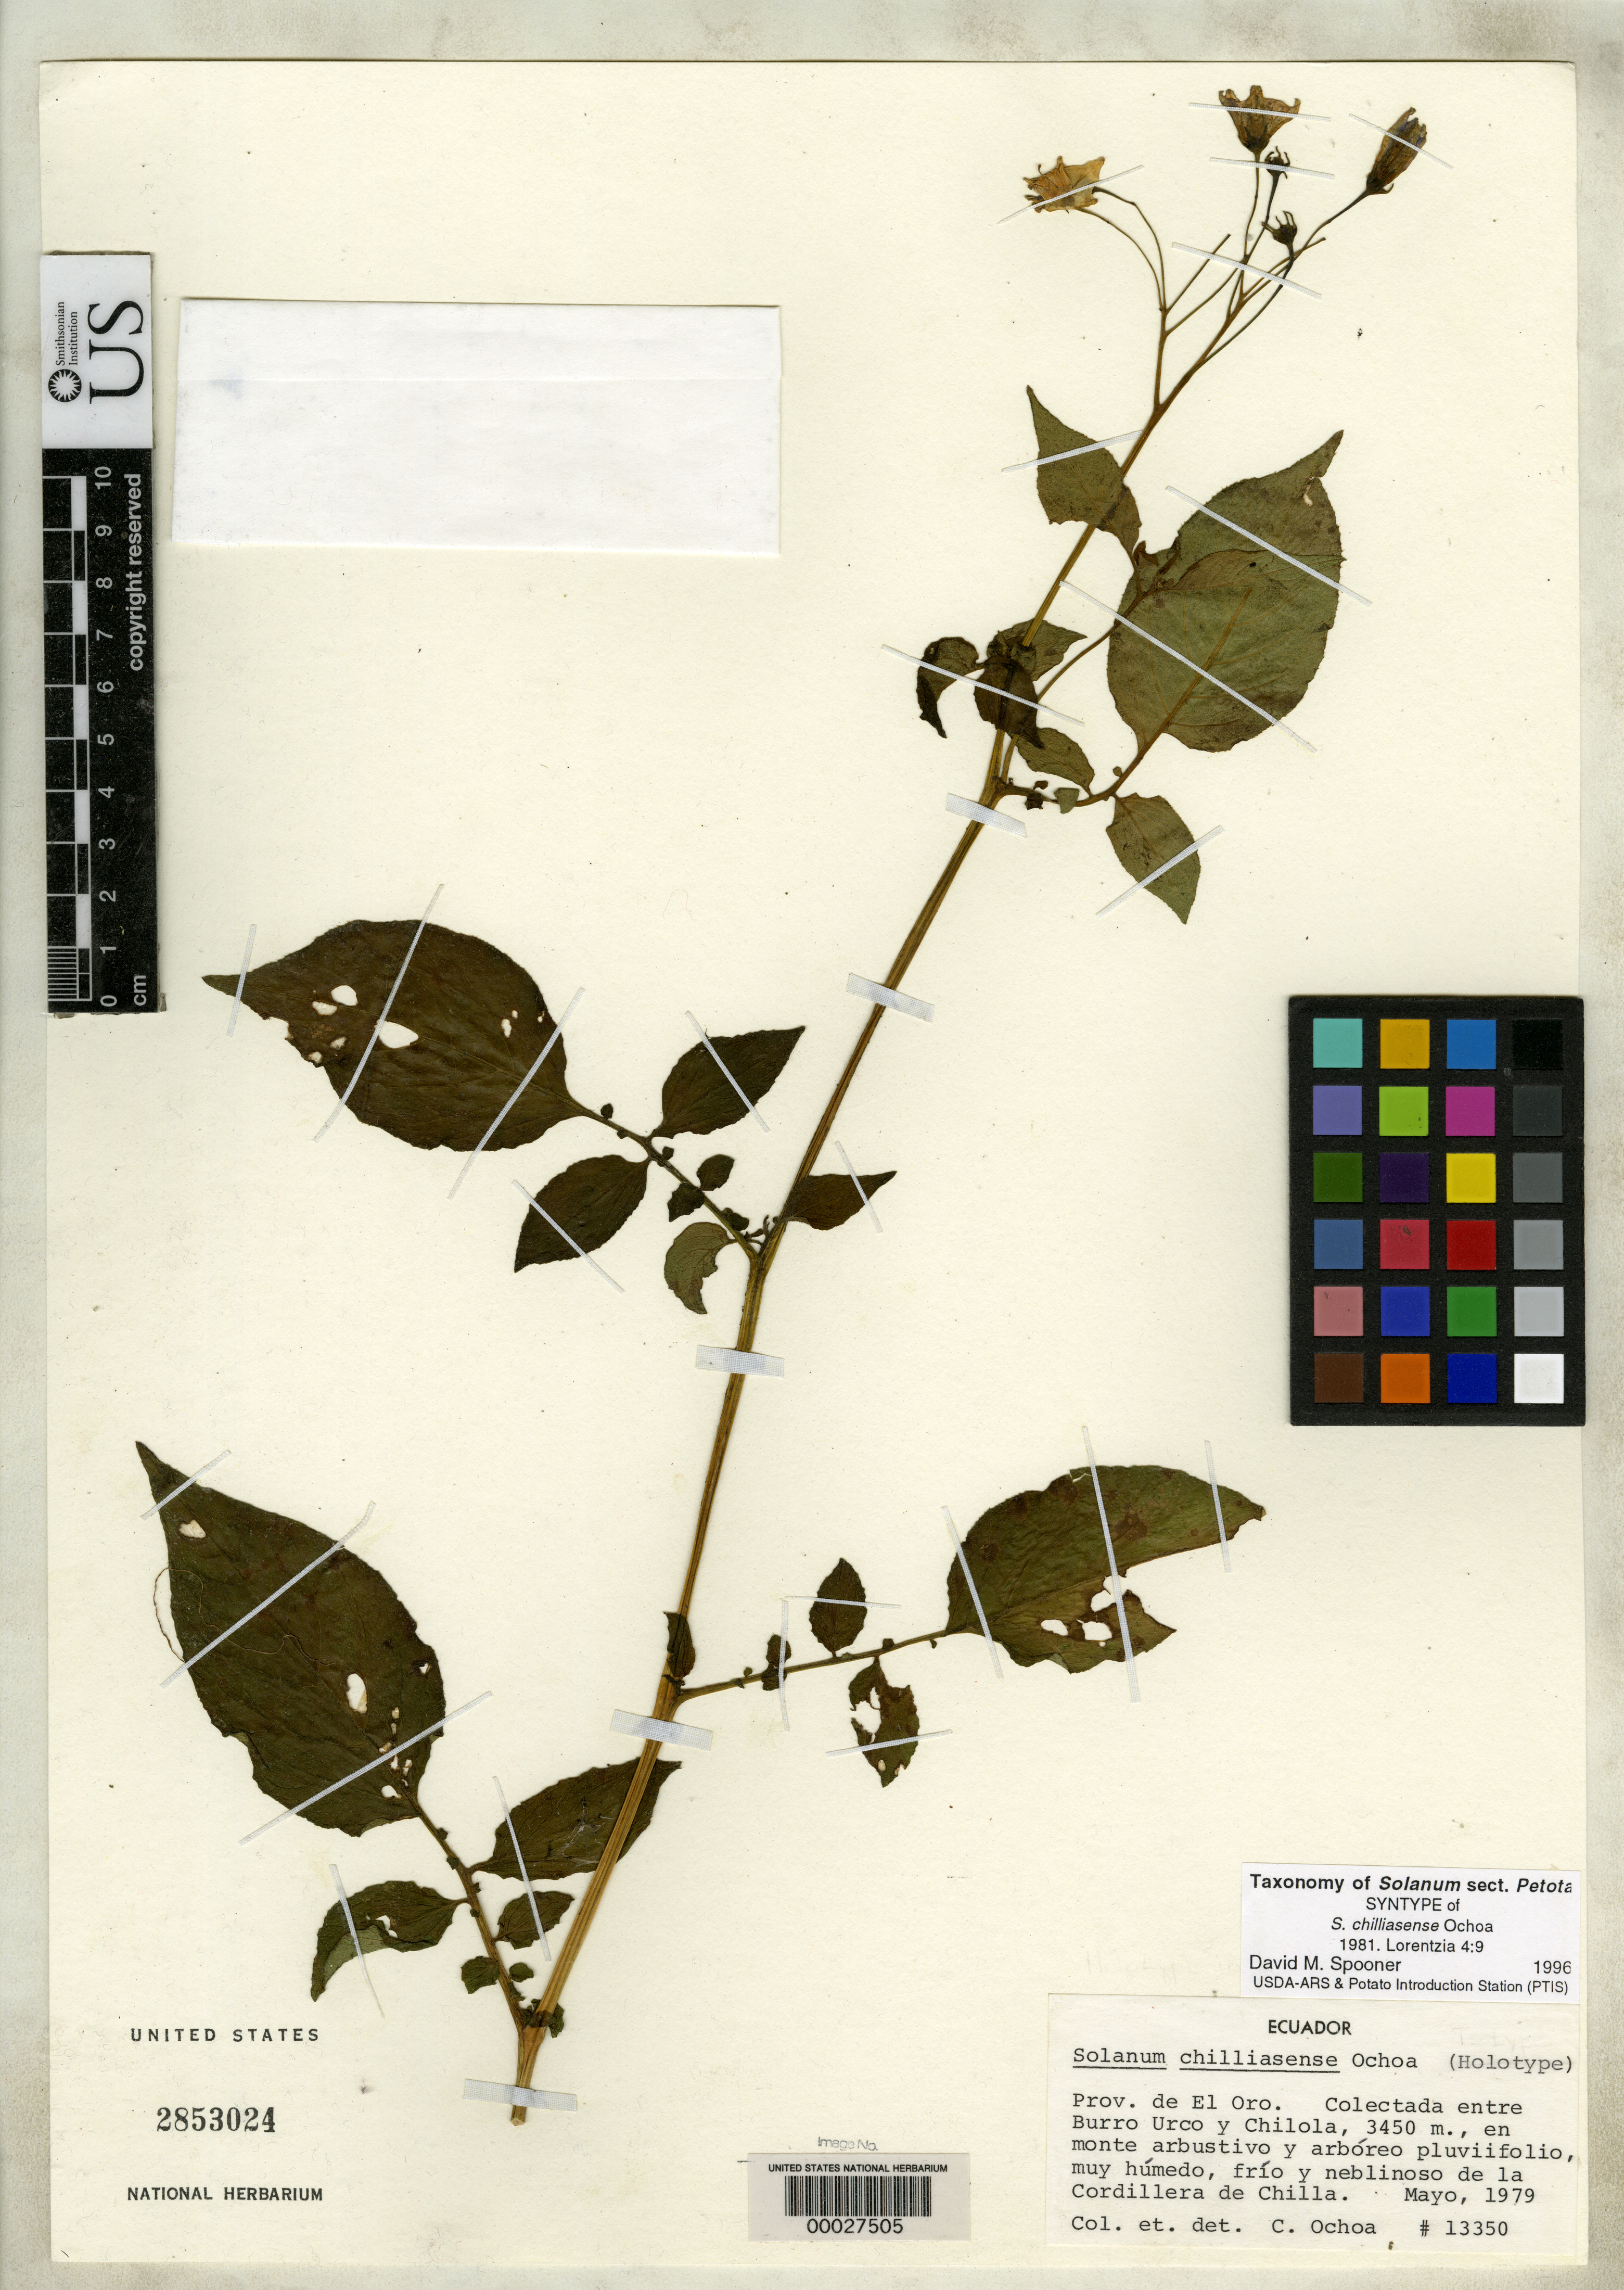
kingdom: Plantae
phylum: Tracheophyta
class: Magnoliopsida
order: Solanales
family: Solanaceae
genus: Solanum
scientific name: Solanum chilliasense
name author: Ochoa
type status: Holotype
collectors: C. M. Ochoa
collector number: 13350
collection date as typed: May 1979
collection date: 1979-05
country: Ecuador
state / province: El Oro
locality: Between Burro Urco and Chilola.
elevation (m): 3450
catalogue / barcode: US 2853024